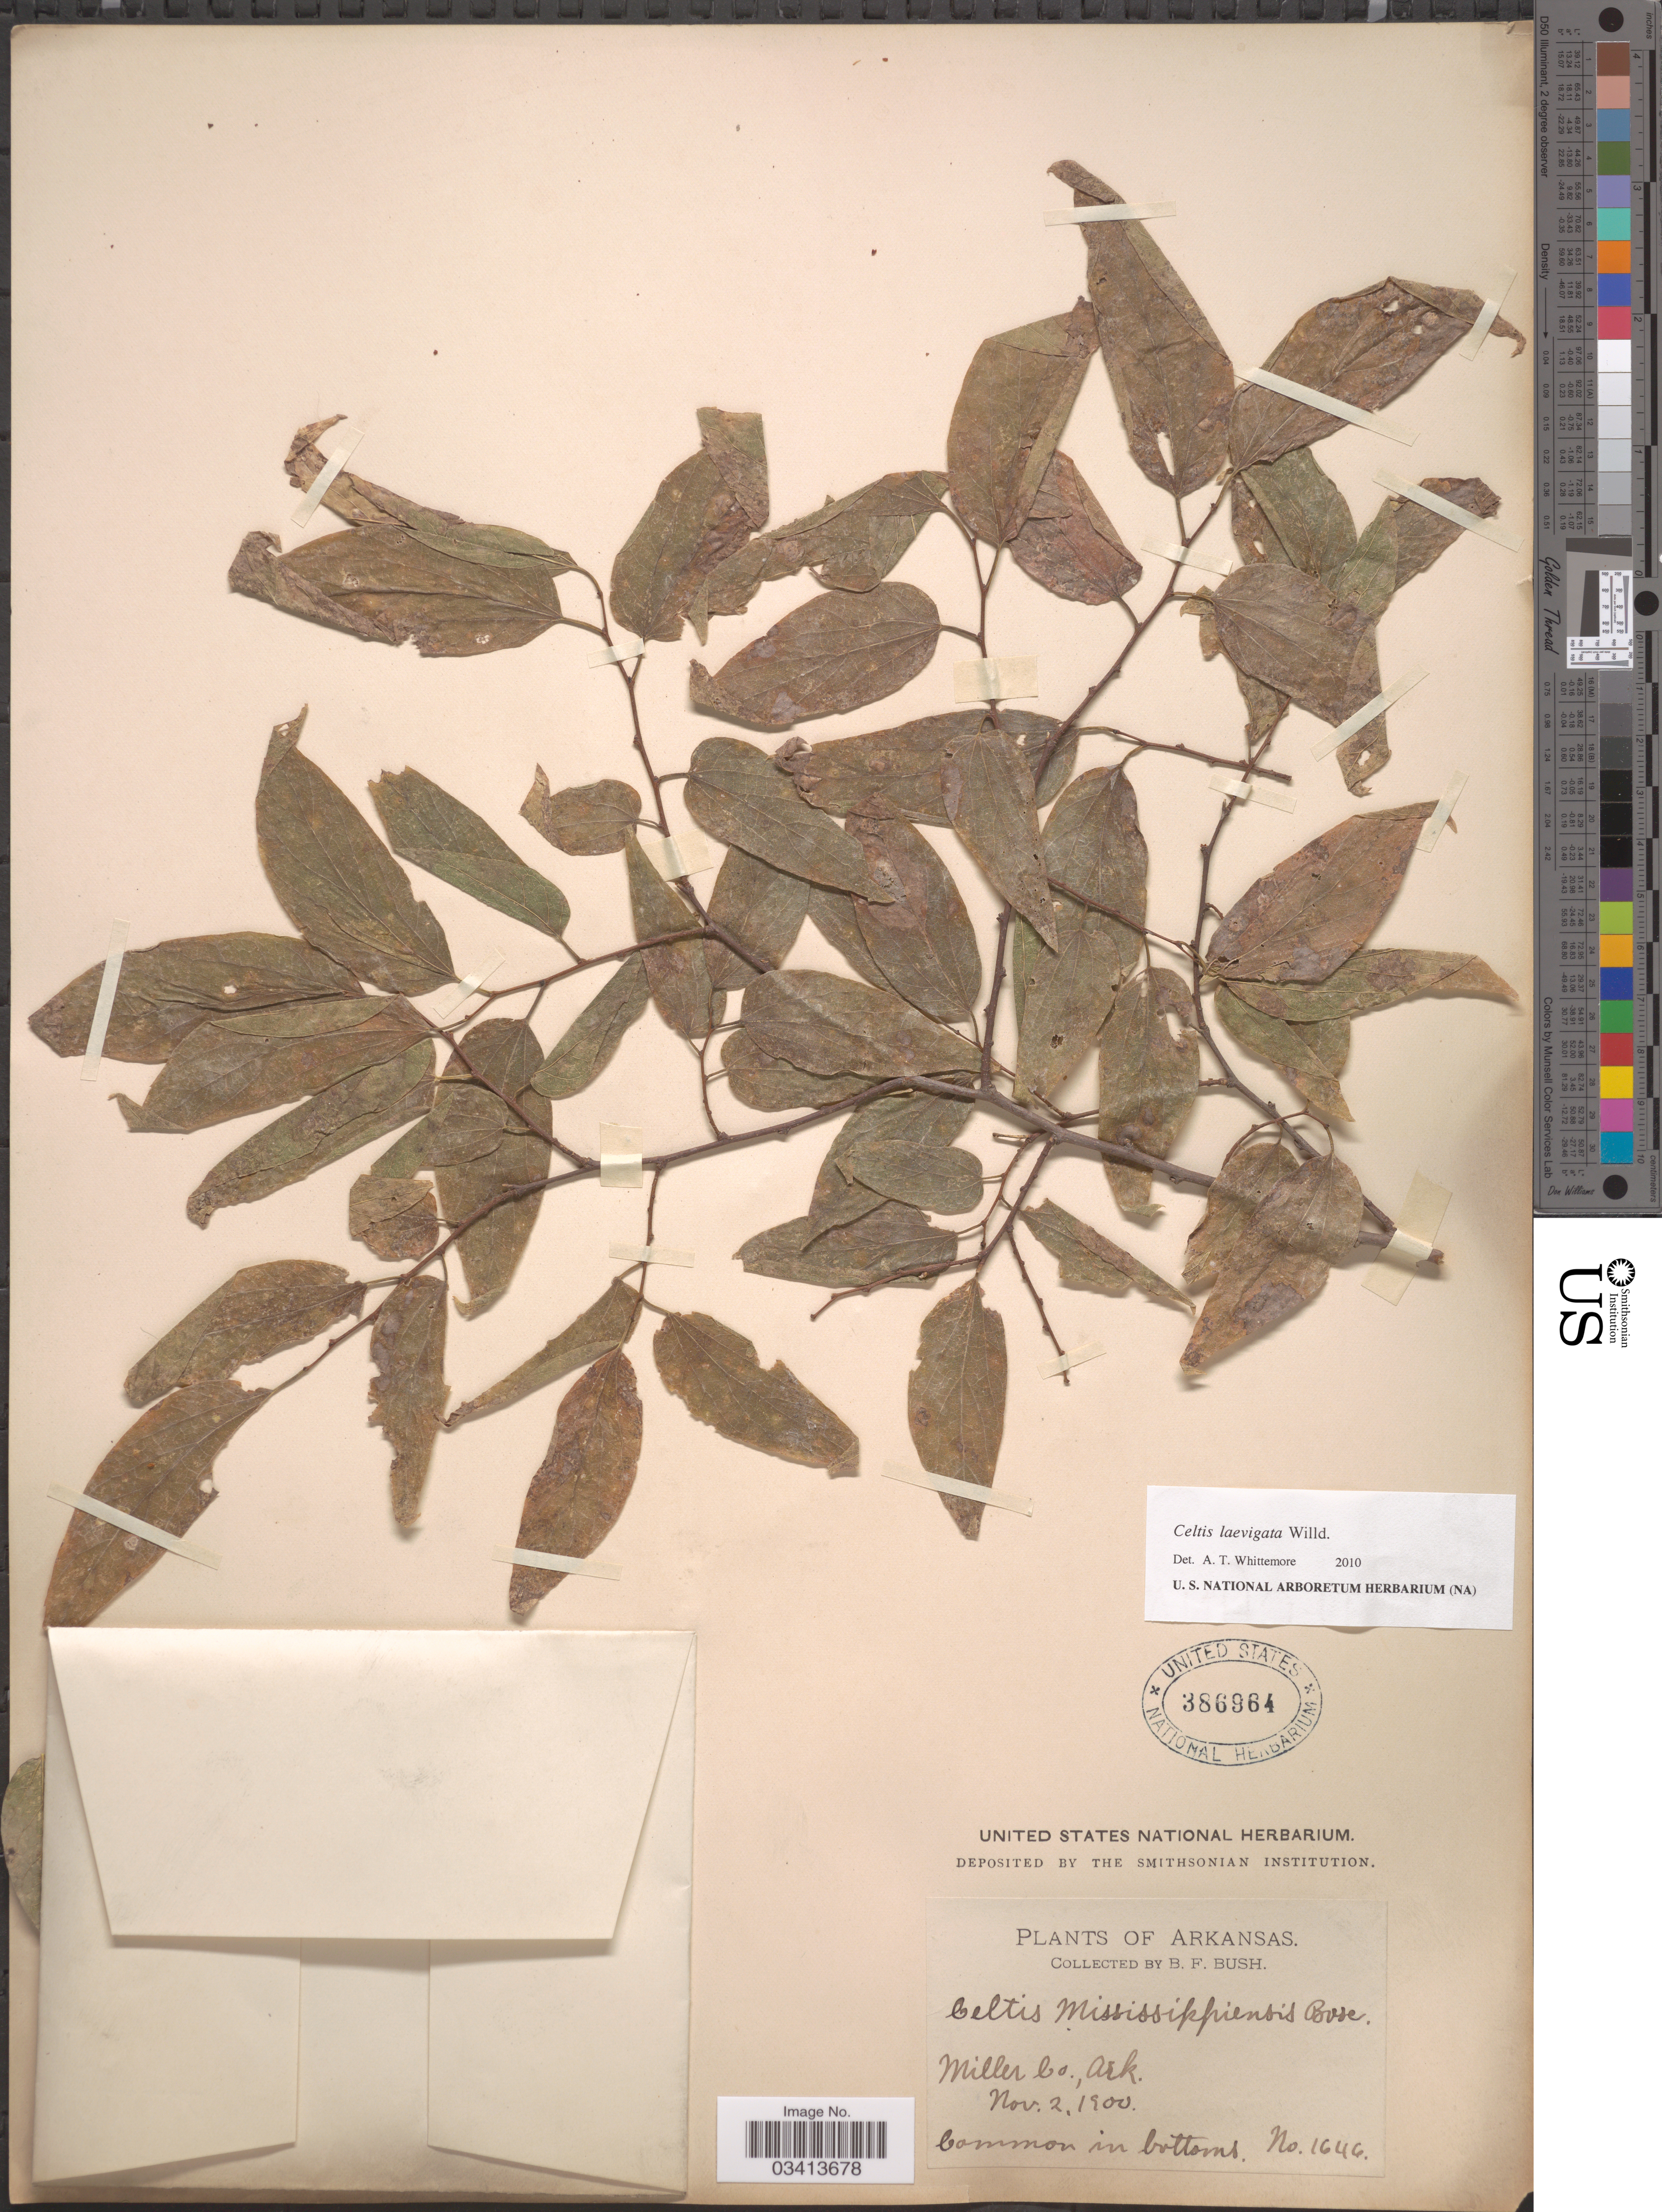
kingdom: Plantae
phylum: Tracheophyta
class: Magnoliopsida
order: Rosales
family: Cannabaceae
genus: Celtis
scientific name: Celtis laevigata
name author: Willd.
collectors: B. F. Bush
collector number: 1646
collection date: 1900-11-02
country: United States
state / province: Arkansas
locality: Miller Co.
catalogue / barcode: US 386964